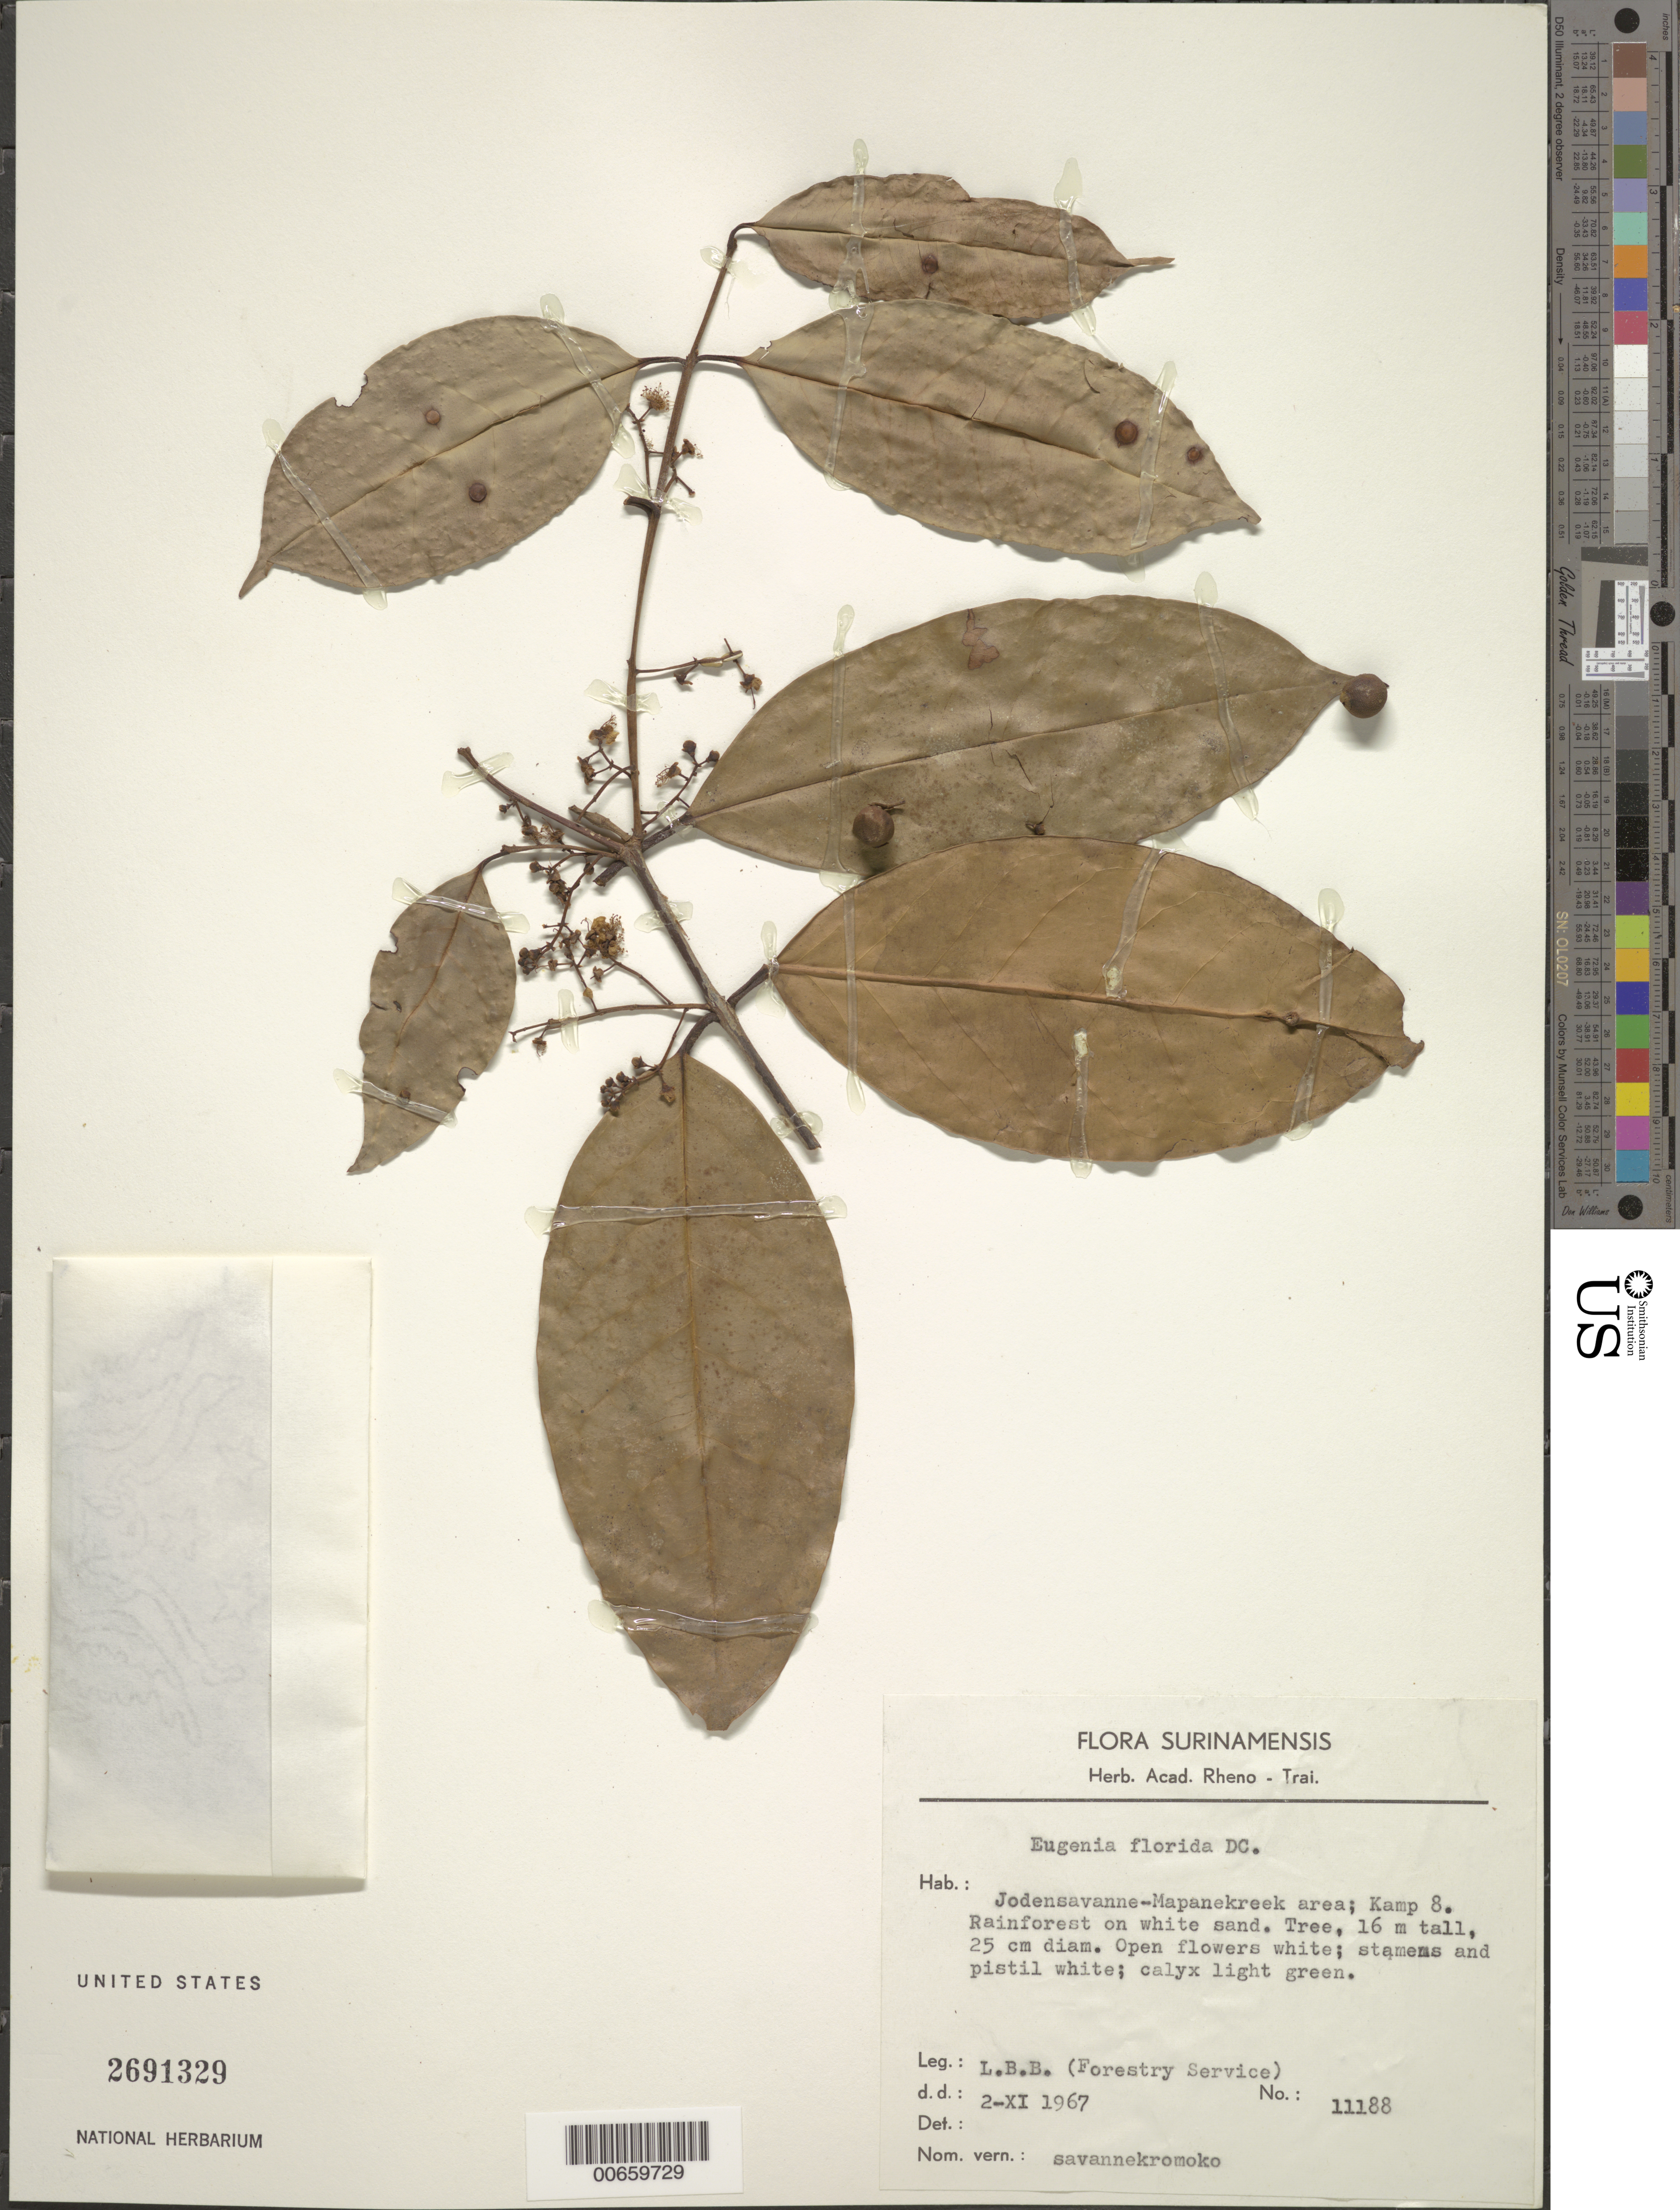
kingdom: Plantae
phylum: Tracheophyta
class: Magnoliopsida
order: Myrtales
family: Myrtaceae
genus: Eugenia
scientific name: Eugenia florida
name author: DC.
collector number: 11188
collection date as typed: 2-Nov-67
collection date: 1967-11-02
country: Suriname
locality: Jodensavanne-Mapane kreek area, Kamp 8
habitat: Rainforest on white sand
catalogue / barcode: US 2691329